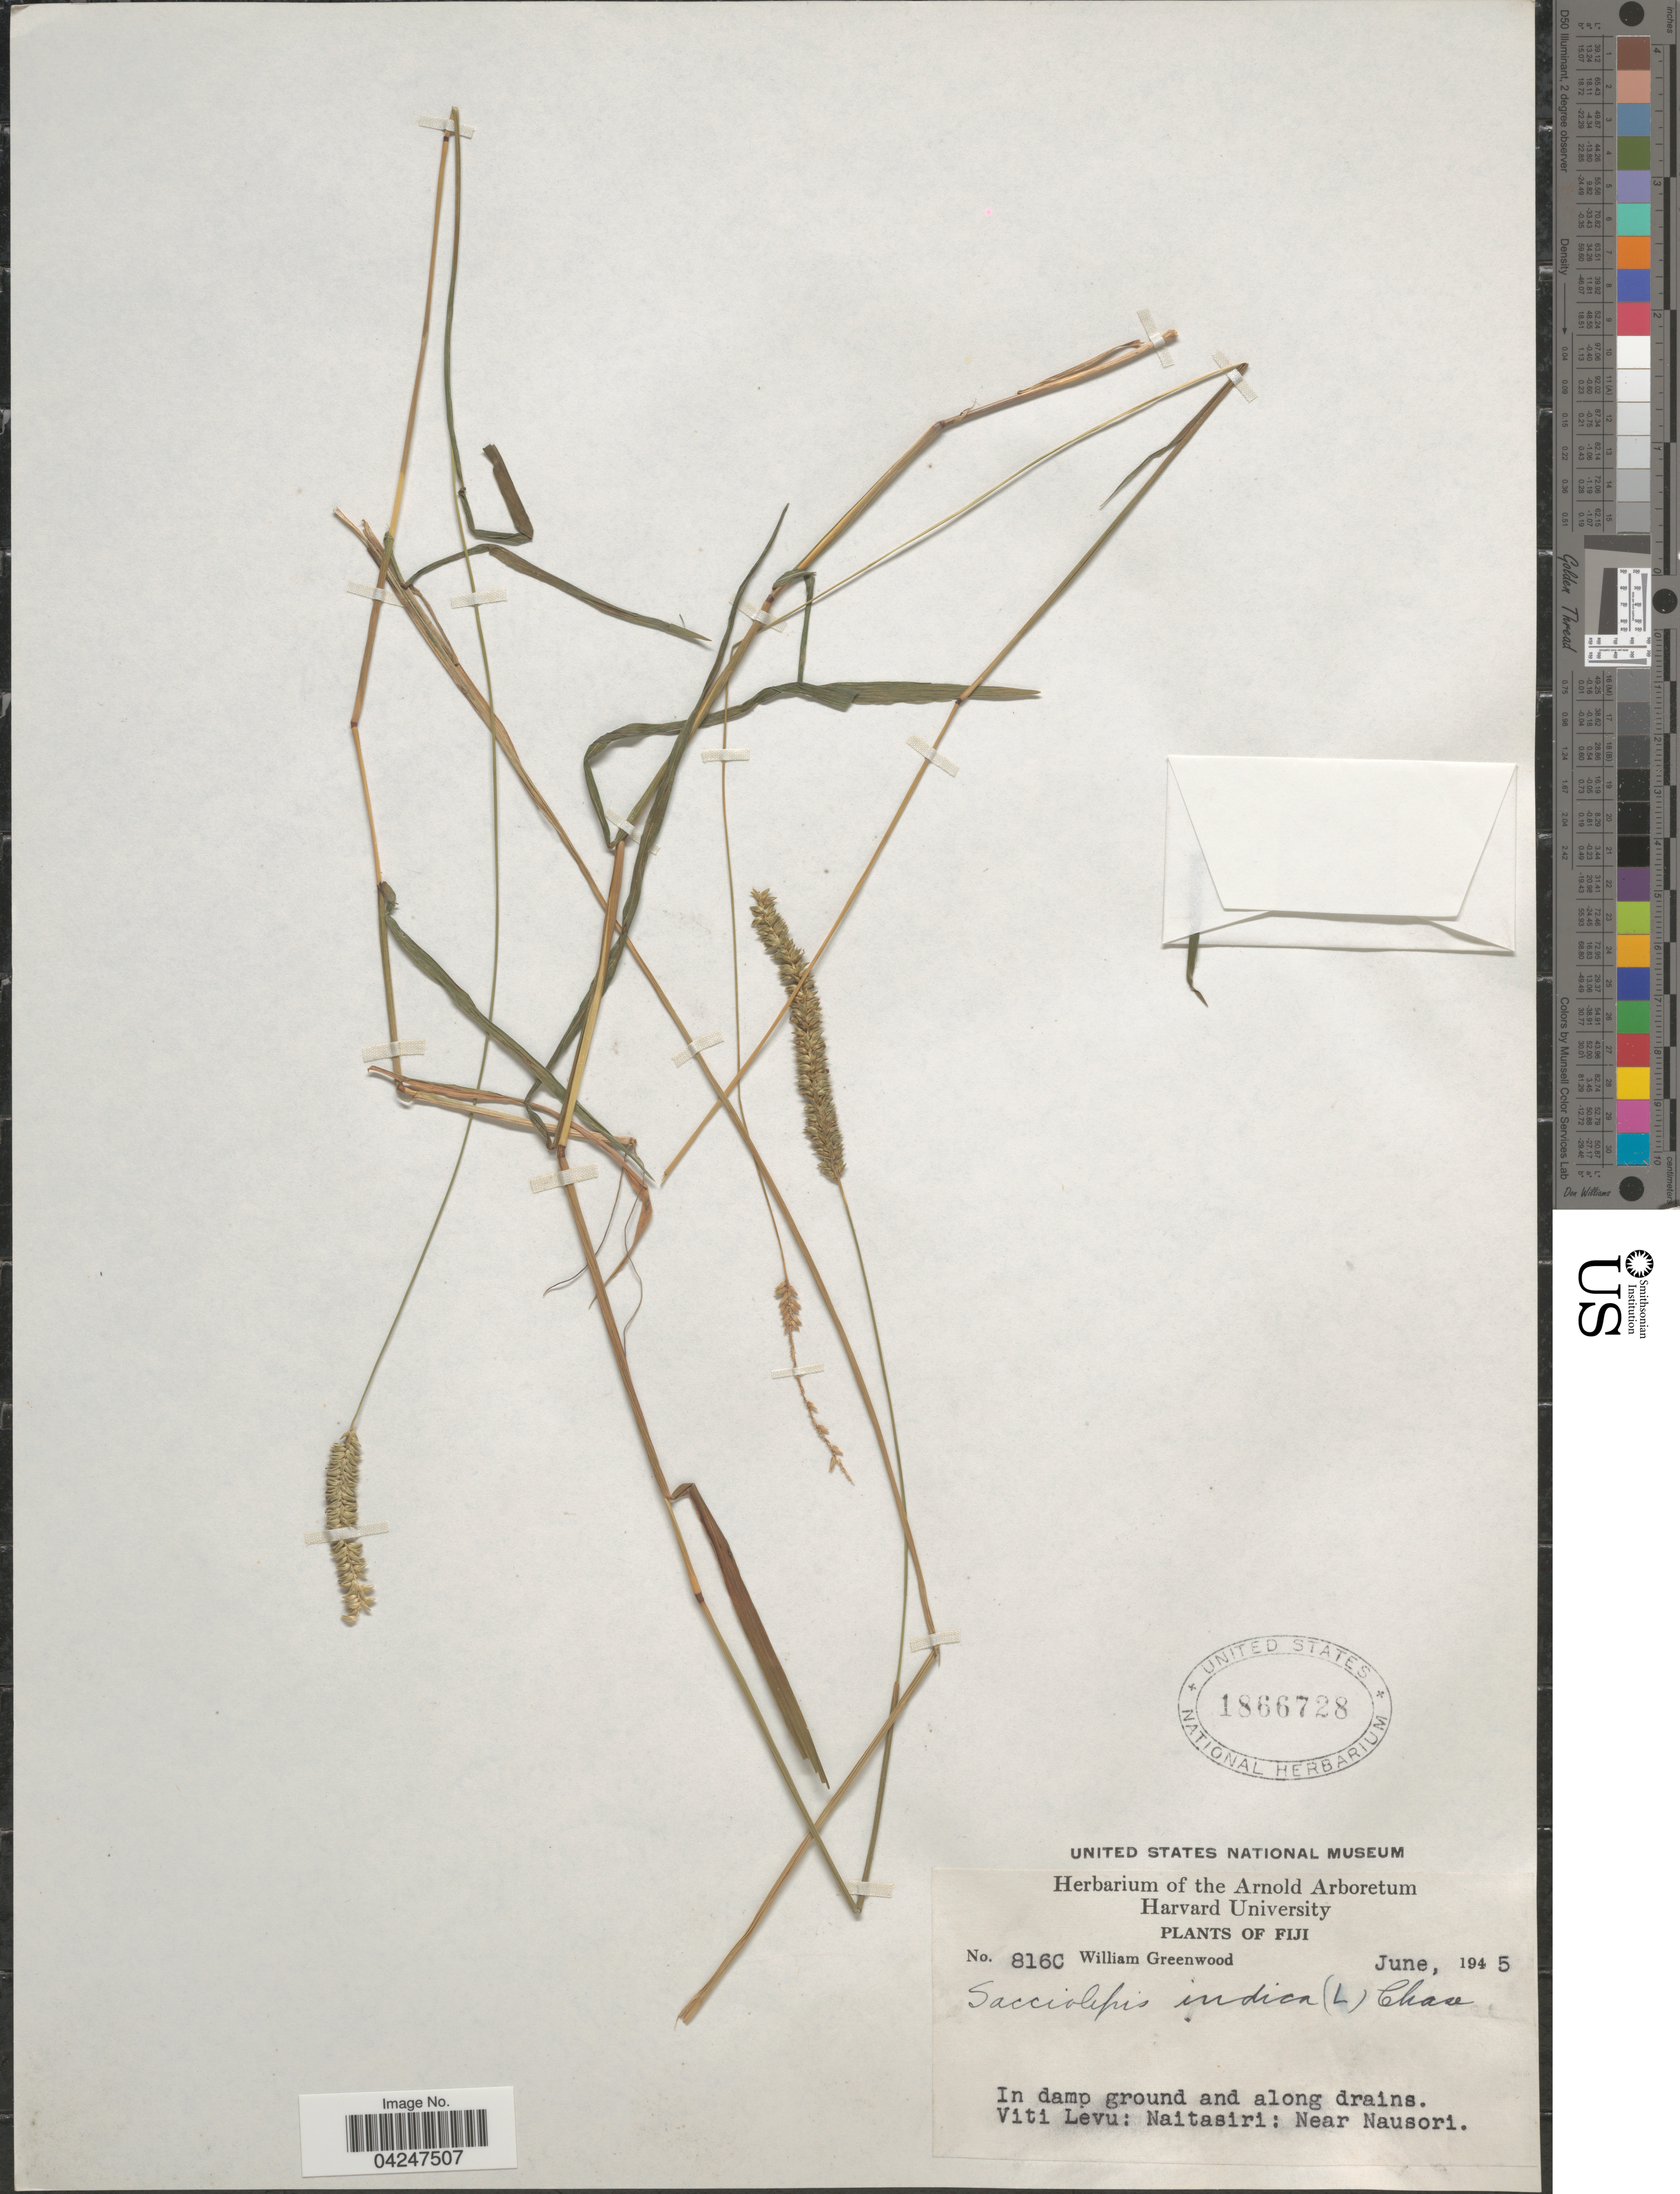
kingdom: Plantae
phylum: Tracheophyta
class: Liliopsida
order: Poales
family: Poaceae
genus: Sacciolepis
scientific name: Sacciolepis indica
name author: (L.) Chase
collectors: W. Greenwood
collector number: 816C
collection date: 1945-06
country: Fiji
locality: In damp ground and along drains. Viti Levu: Naitasiri: Near Nausori.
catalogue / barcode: US 1866728